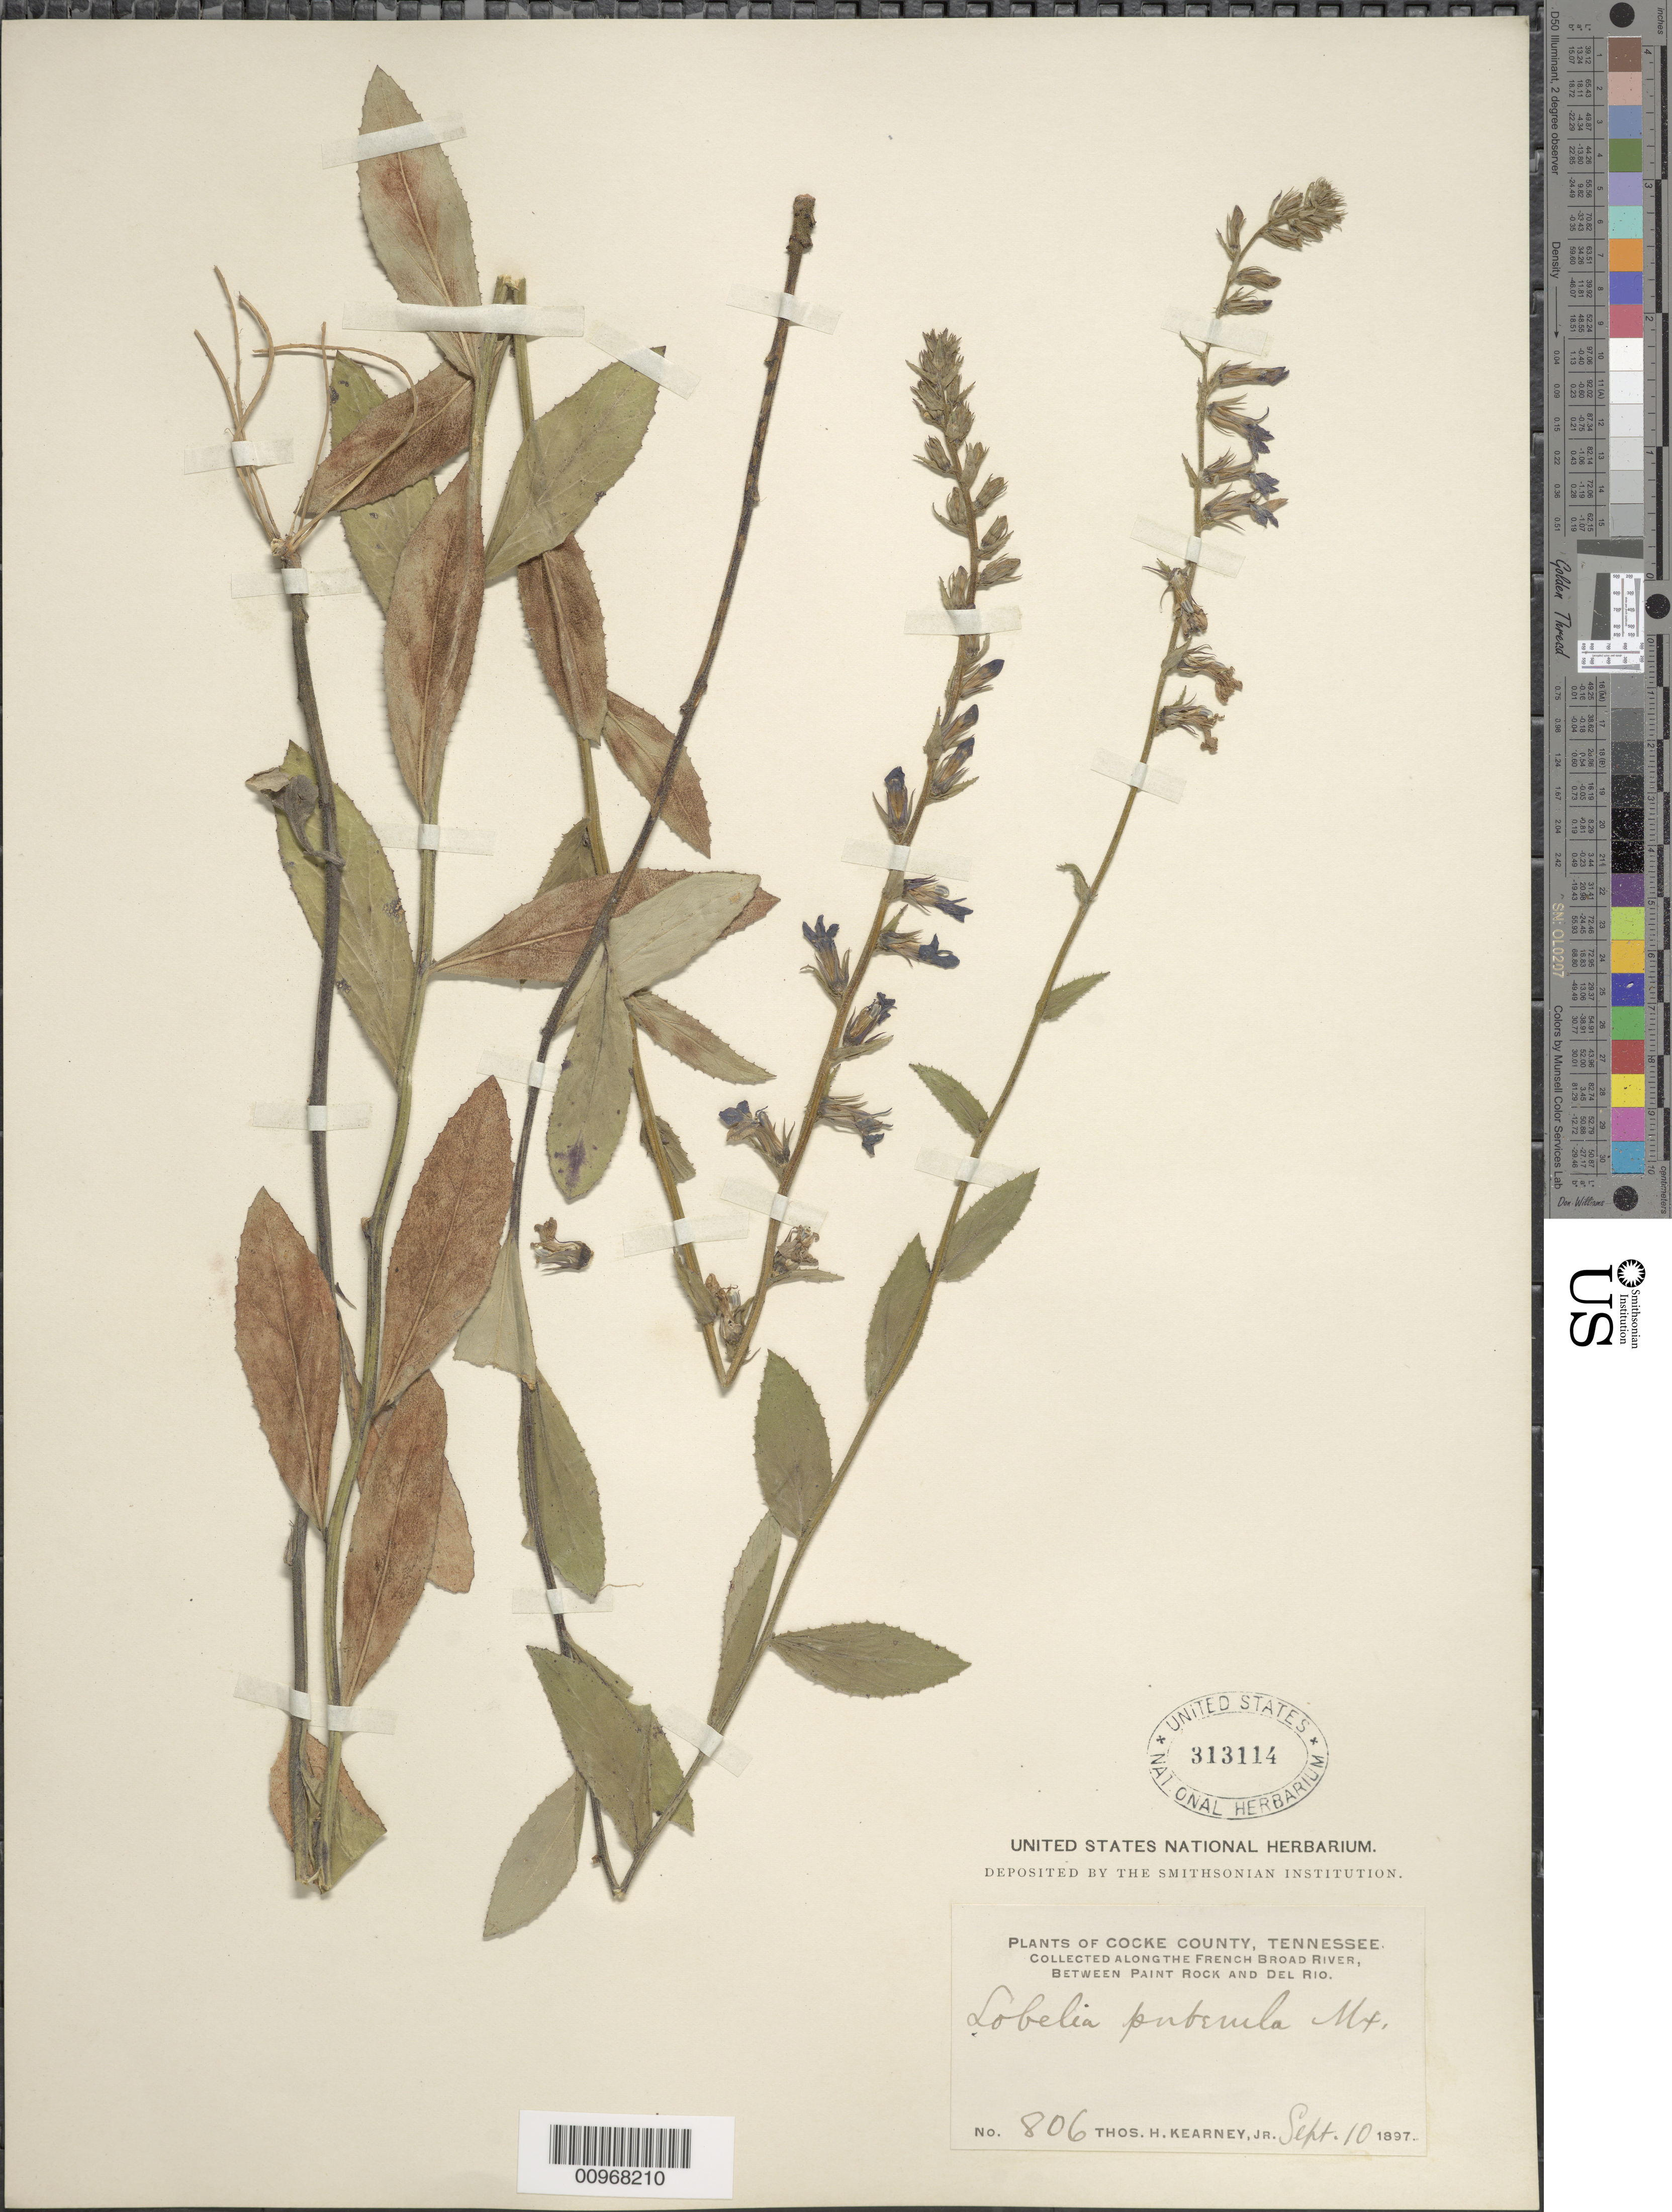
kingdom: Plantae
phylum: Tracheophyta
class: Magnoliopsida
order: Asterales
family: Campanulaceae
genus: Lobelia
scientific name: Lobelia puberula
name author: Michx.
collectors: T. H. Kearney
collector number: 806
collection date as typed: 10 Sep 1897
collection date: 1897-09-10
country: United States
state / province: Tennessee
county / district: Cocke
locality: Along the French Broad River, between Paint Rock and Del Rio.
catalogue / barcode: US 313114